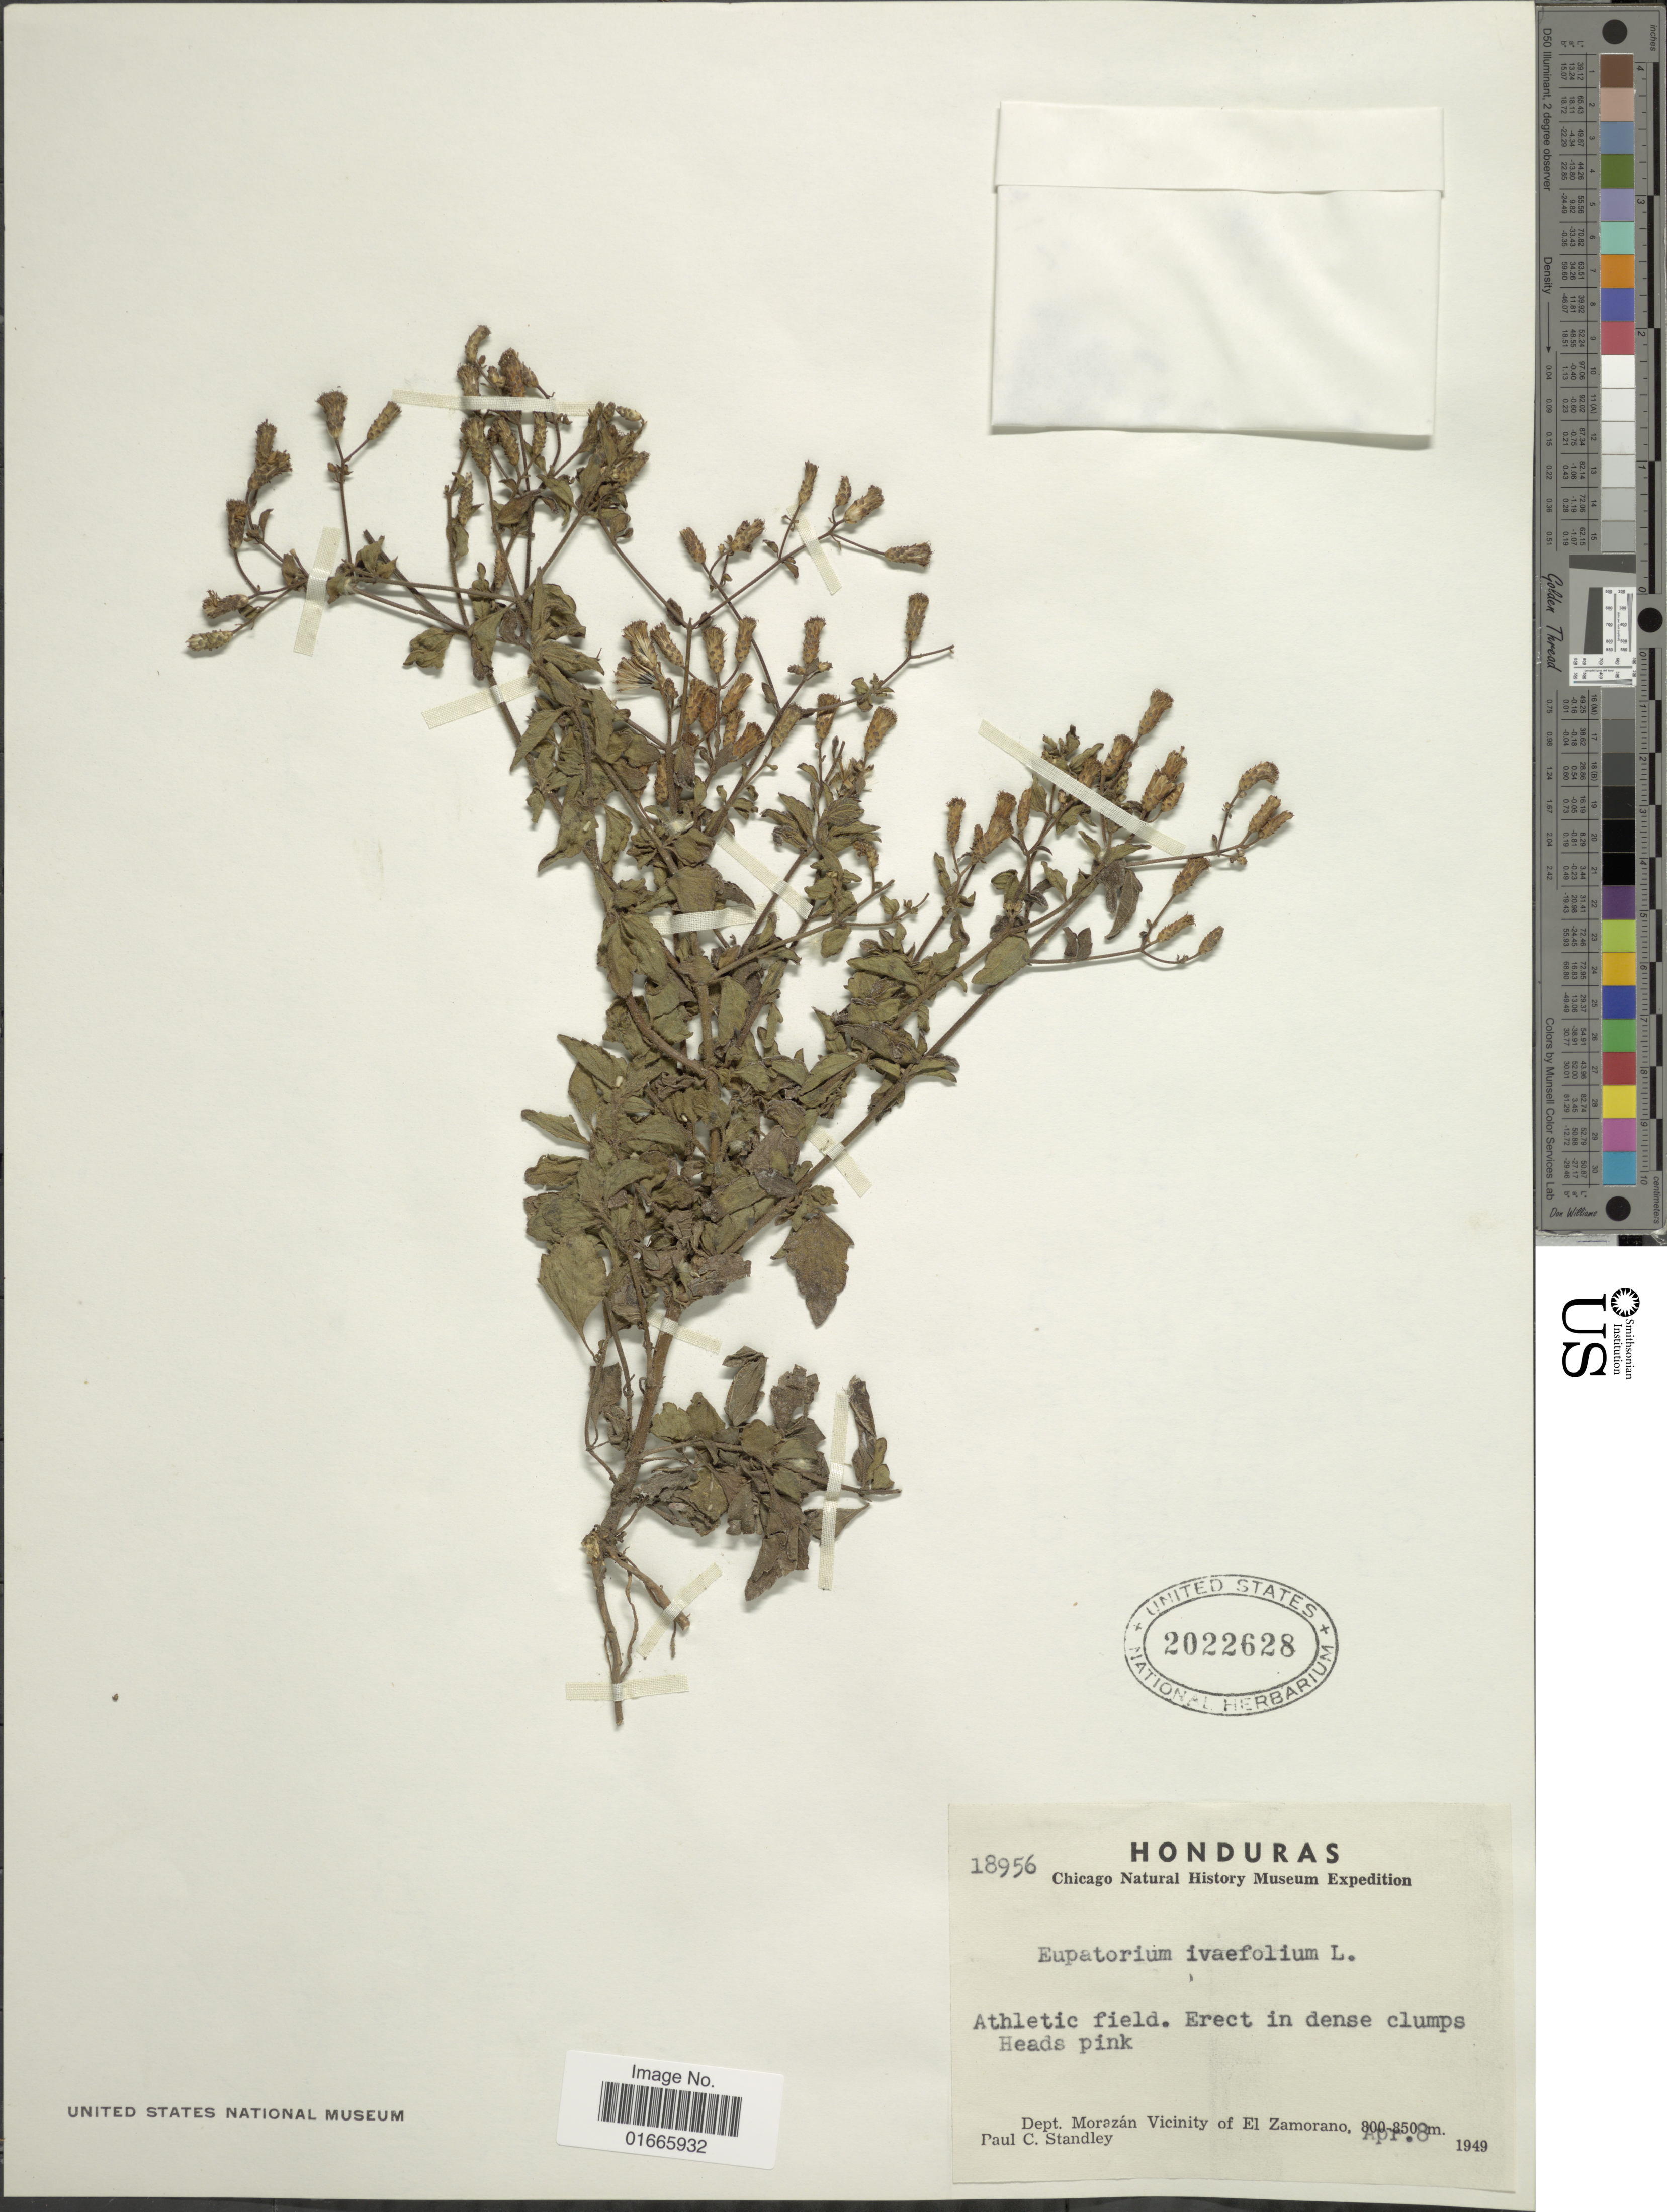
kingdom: Plantae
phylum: Tracheophyta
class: Magnoliopsida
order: Asterales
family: Asteraceae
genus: Chromolaena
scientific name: Chromolaena ivaefolia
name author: (L.) R.M. King & H. Rob.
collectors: P. C. Standley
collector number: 18956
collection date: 1949-04-08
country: Honduras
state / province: Fco. Morazán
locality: Dept. Morazan, Vicinity of El Zamorano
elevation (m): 800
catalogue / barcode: US 2022628